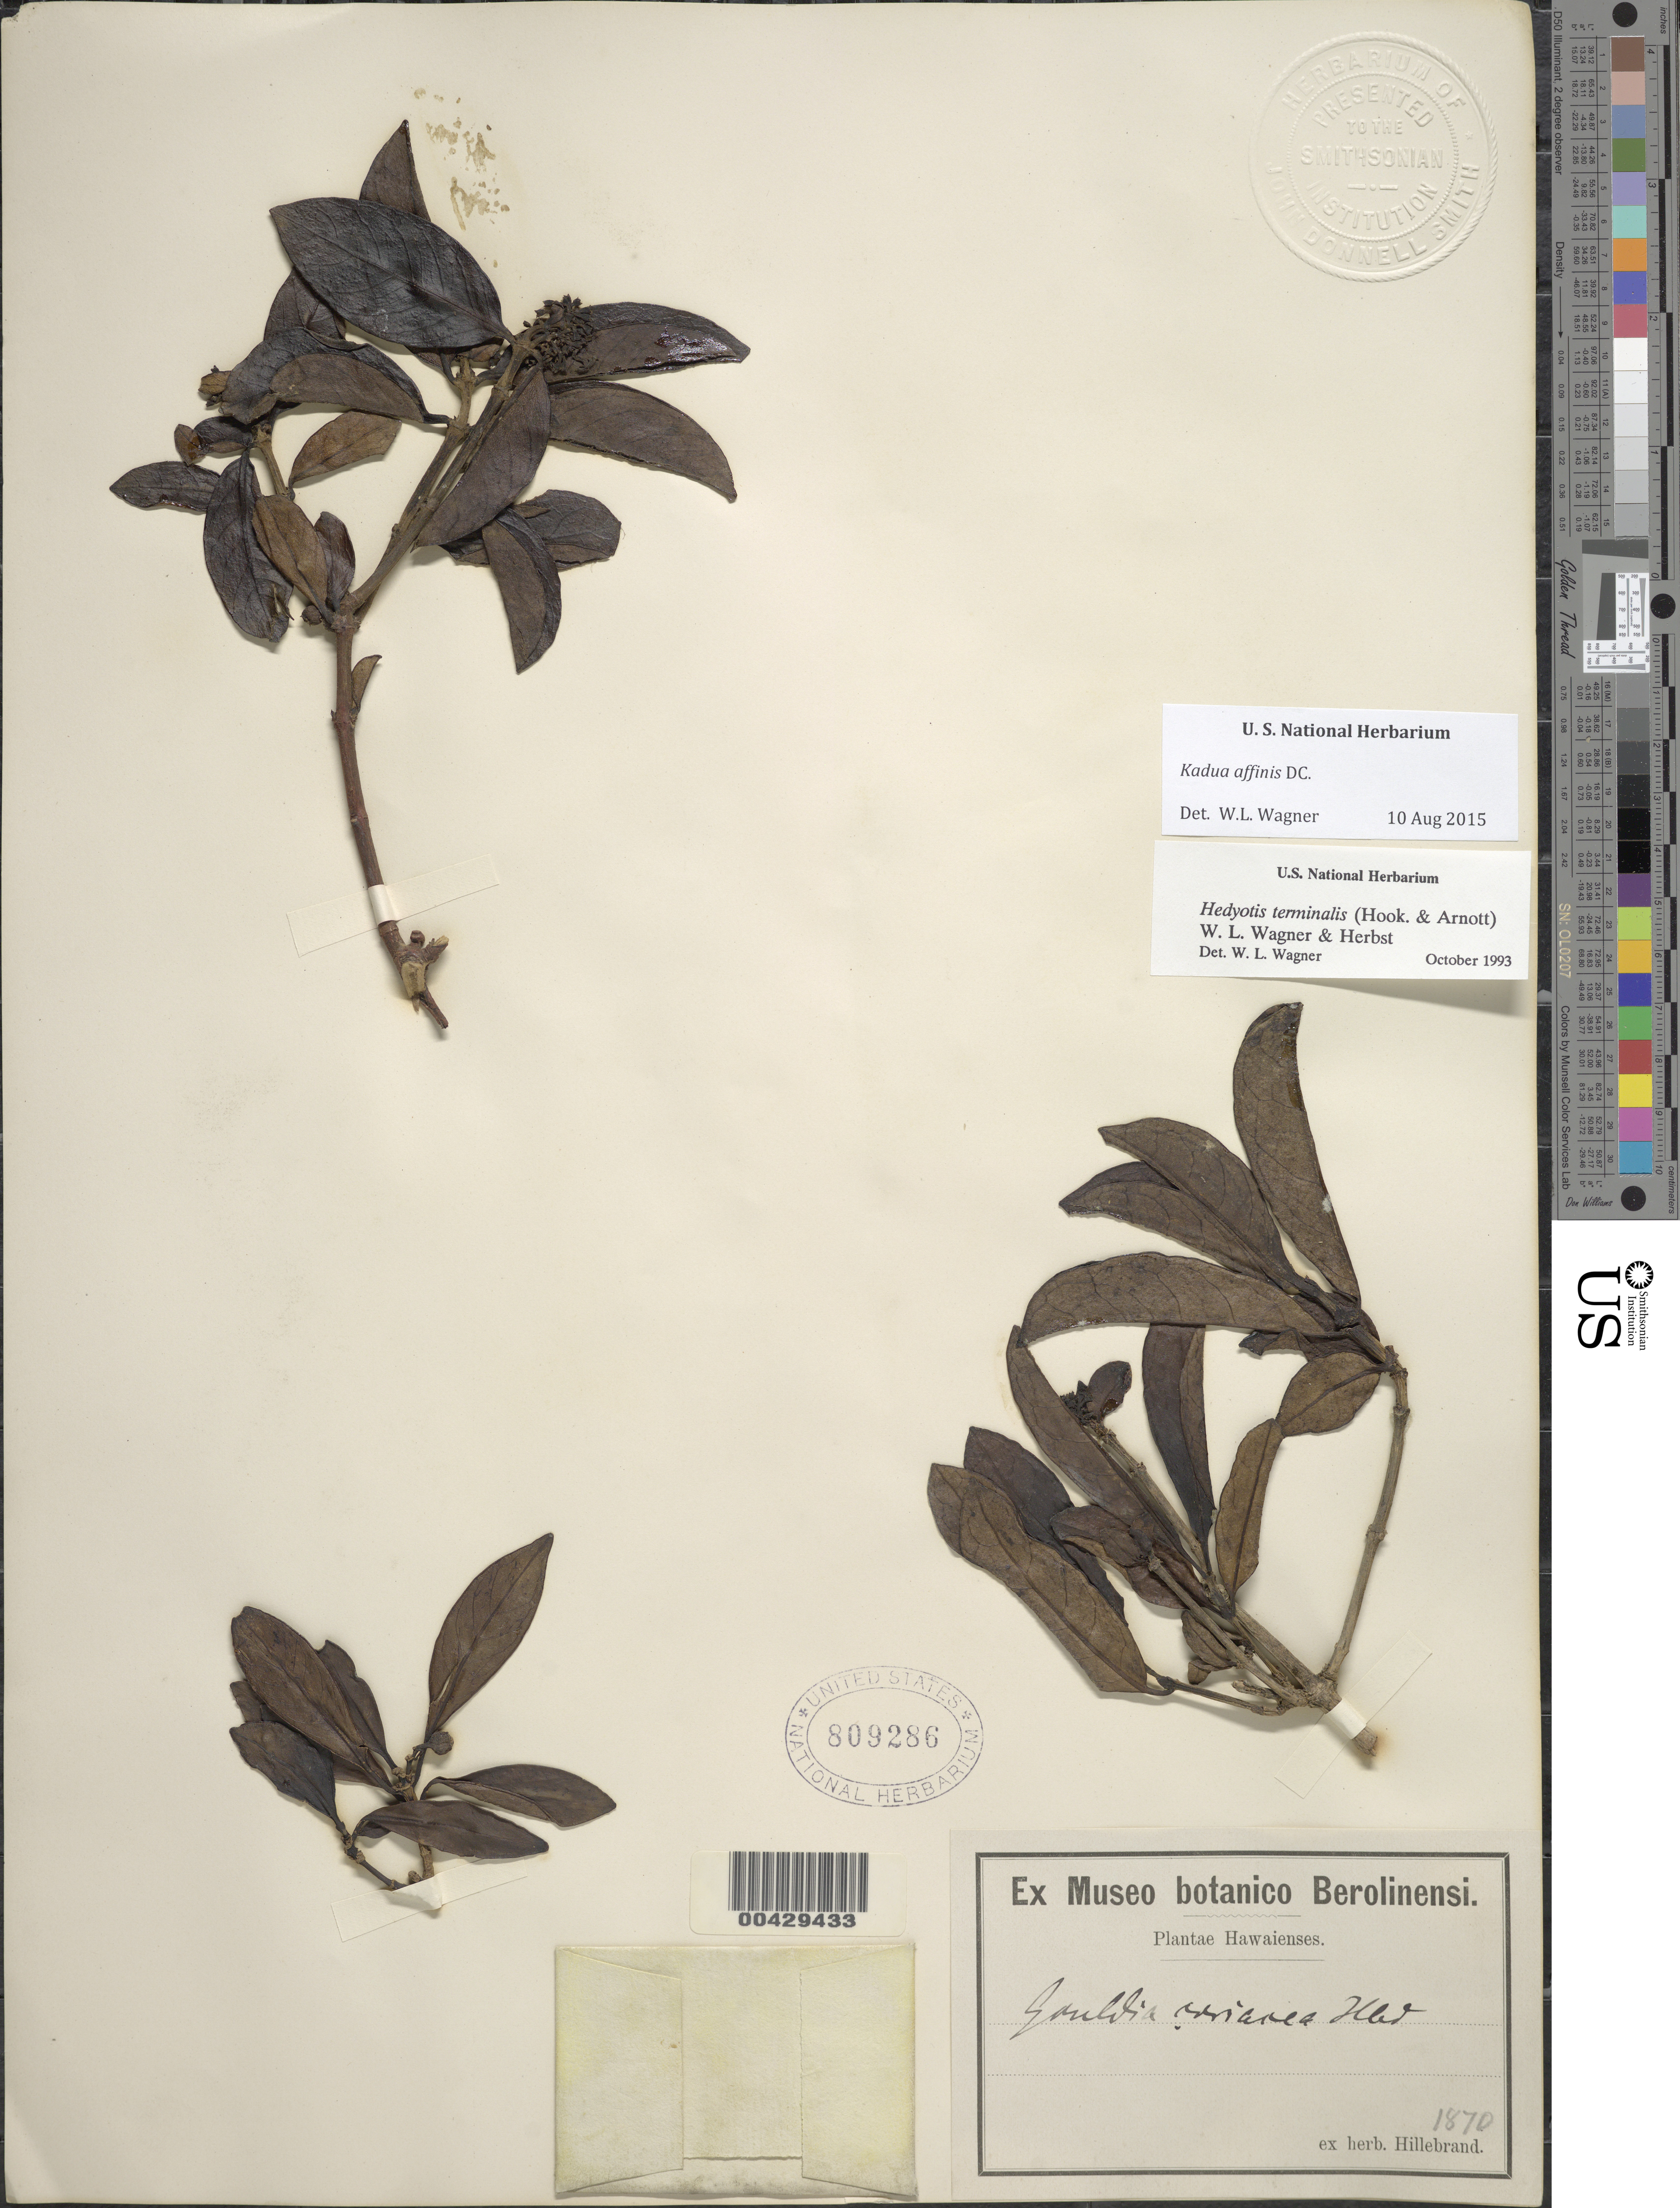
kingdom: Plantae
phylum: Tracheophyta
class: Magnoliopsida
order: Gentianales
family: Rubiaceae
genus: Kadua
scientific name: Kadua affinis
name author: DC.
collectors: W. Hillebrand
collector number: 1870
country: United States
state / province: Hawaii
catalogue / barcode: US 809286